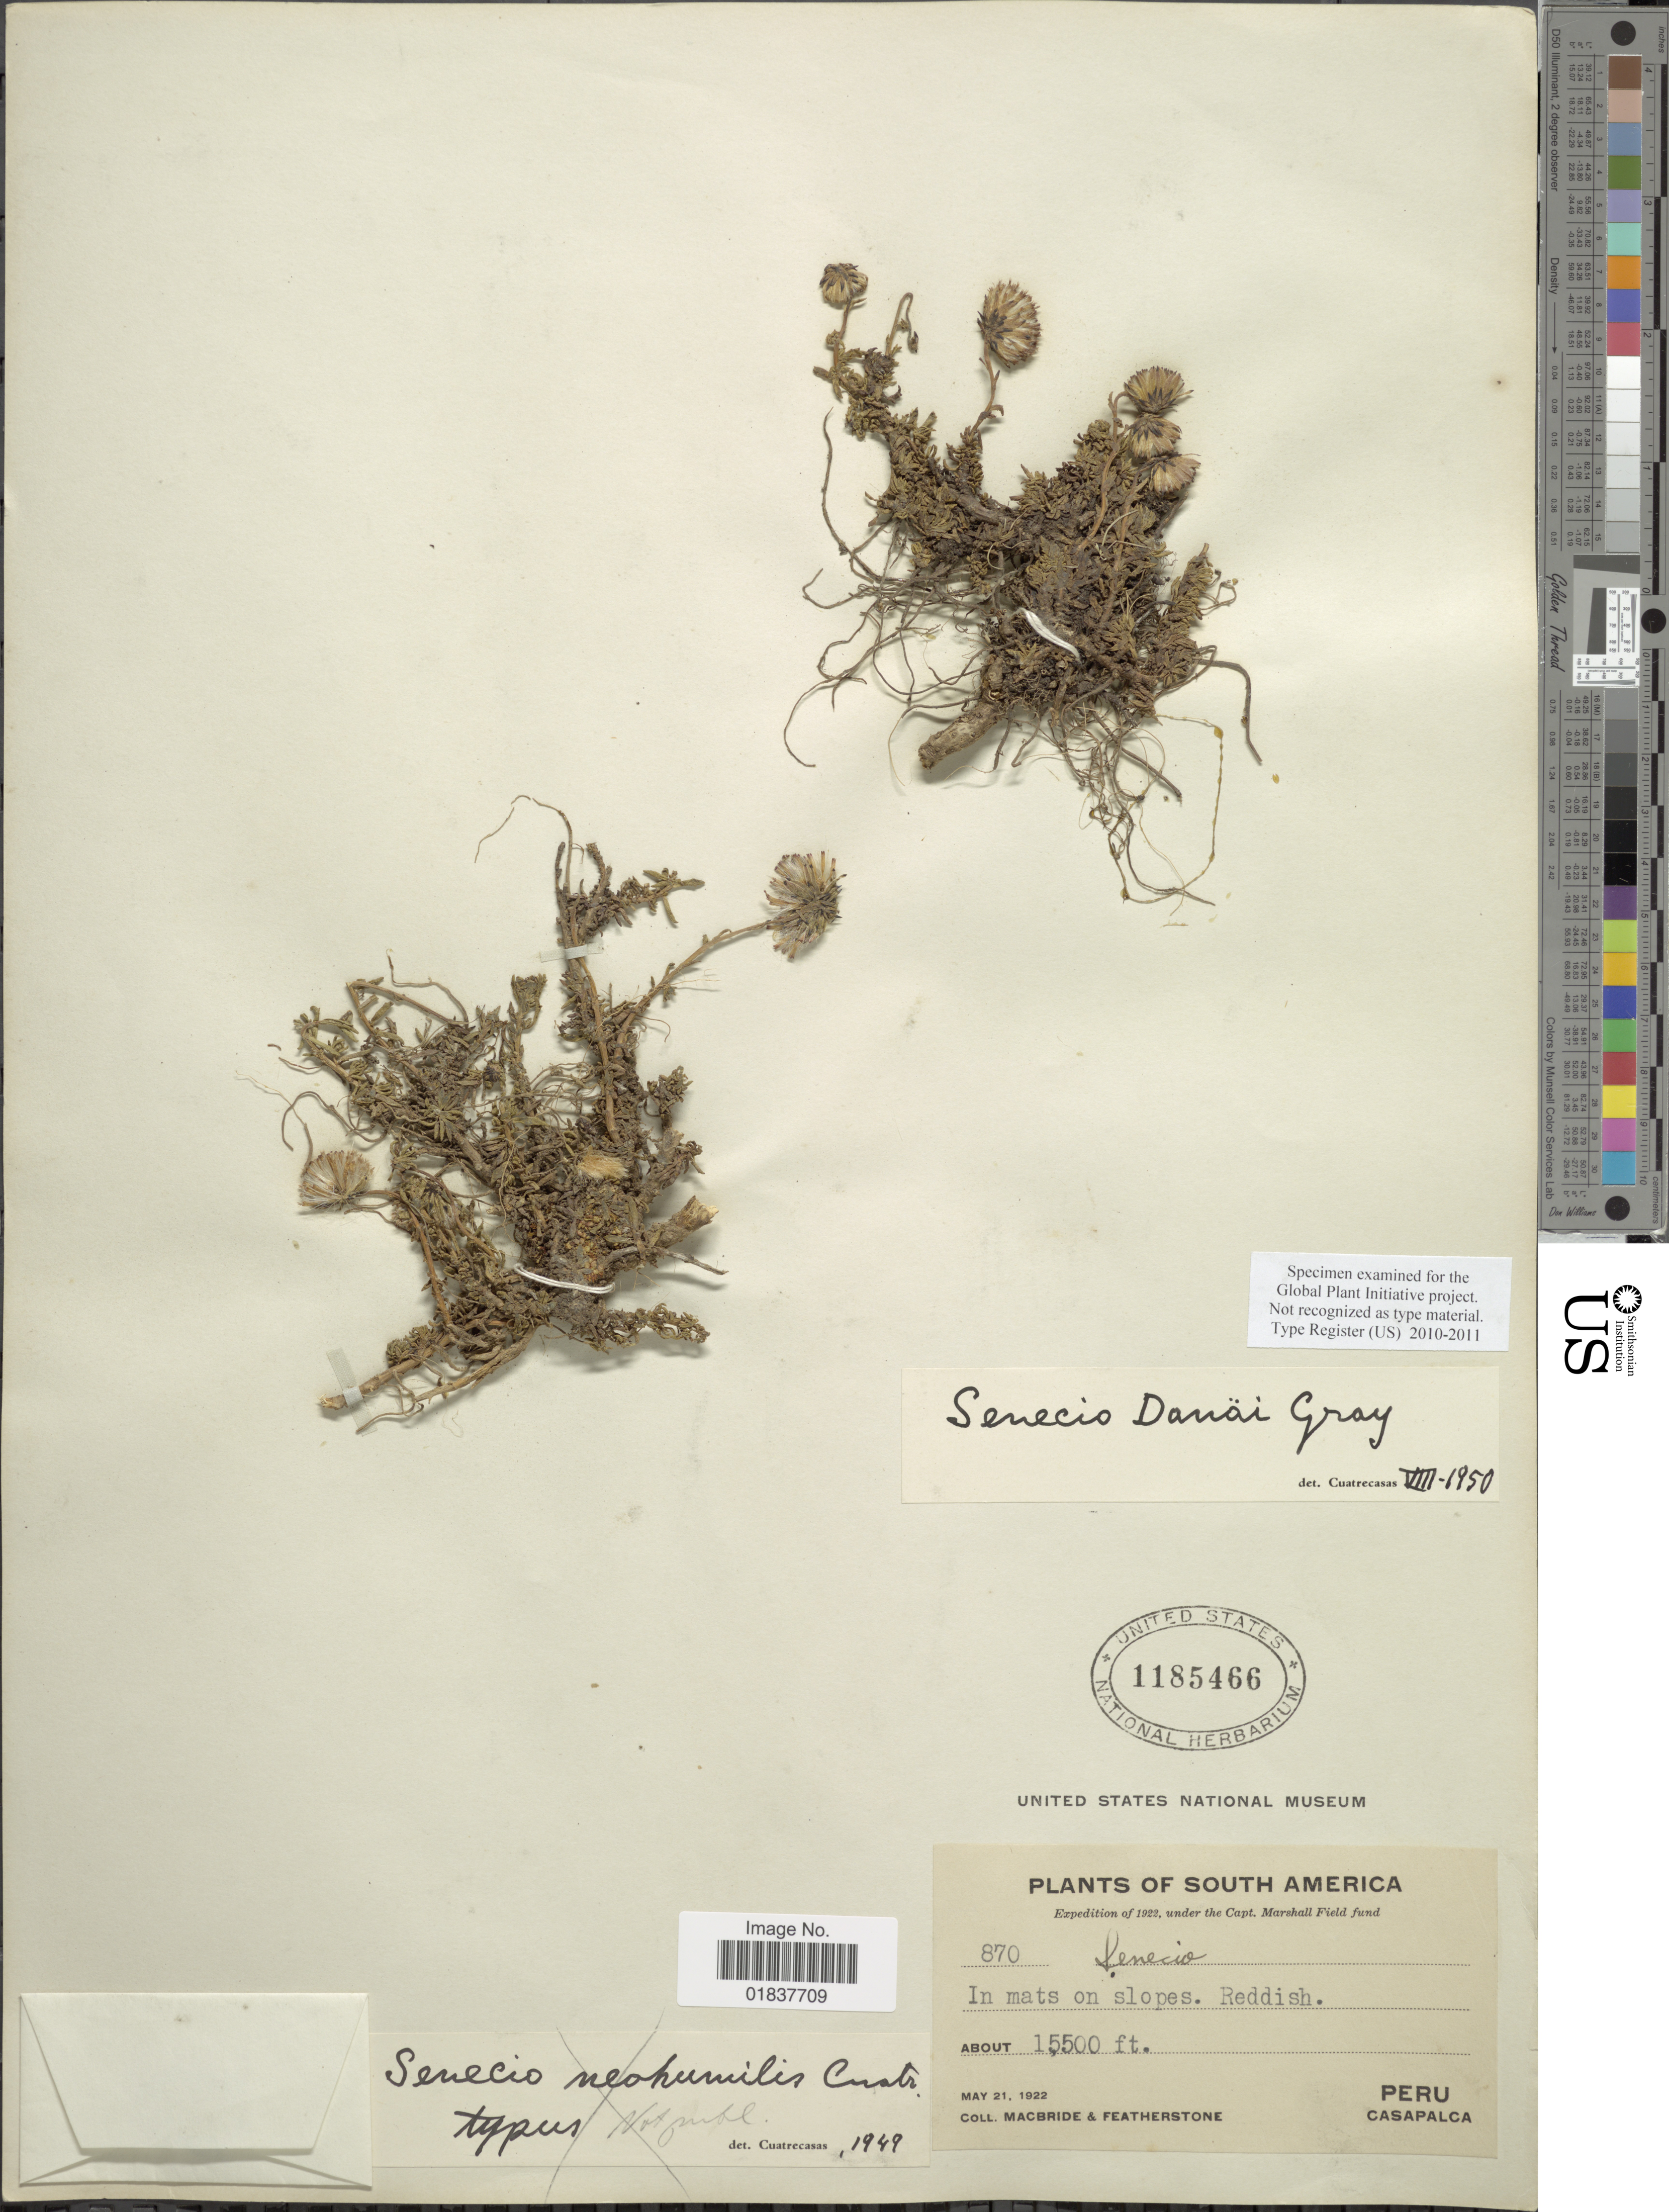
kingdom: Plantae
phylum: Tracheophyta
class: Magnoliopsida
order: Asterales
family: Asteraceae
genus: Senecio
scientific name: Senecio danal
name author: A. Gray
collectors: Macbride, -- & -. Featherstone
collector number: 870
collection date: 1922-05-21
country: Peru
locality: South America, Casapalca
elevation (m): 4724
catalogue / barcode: US 1185466